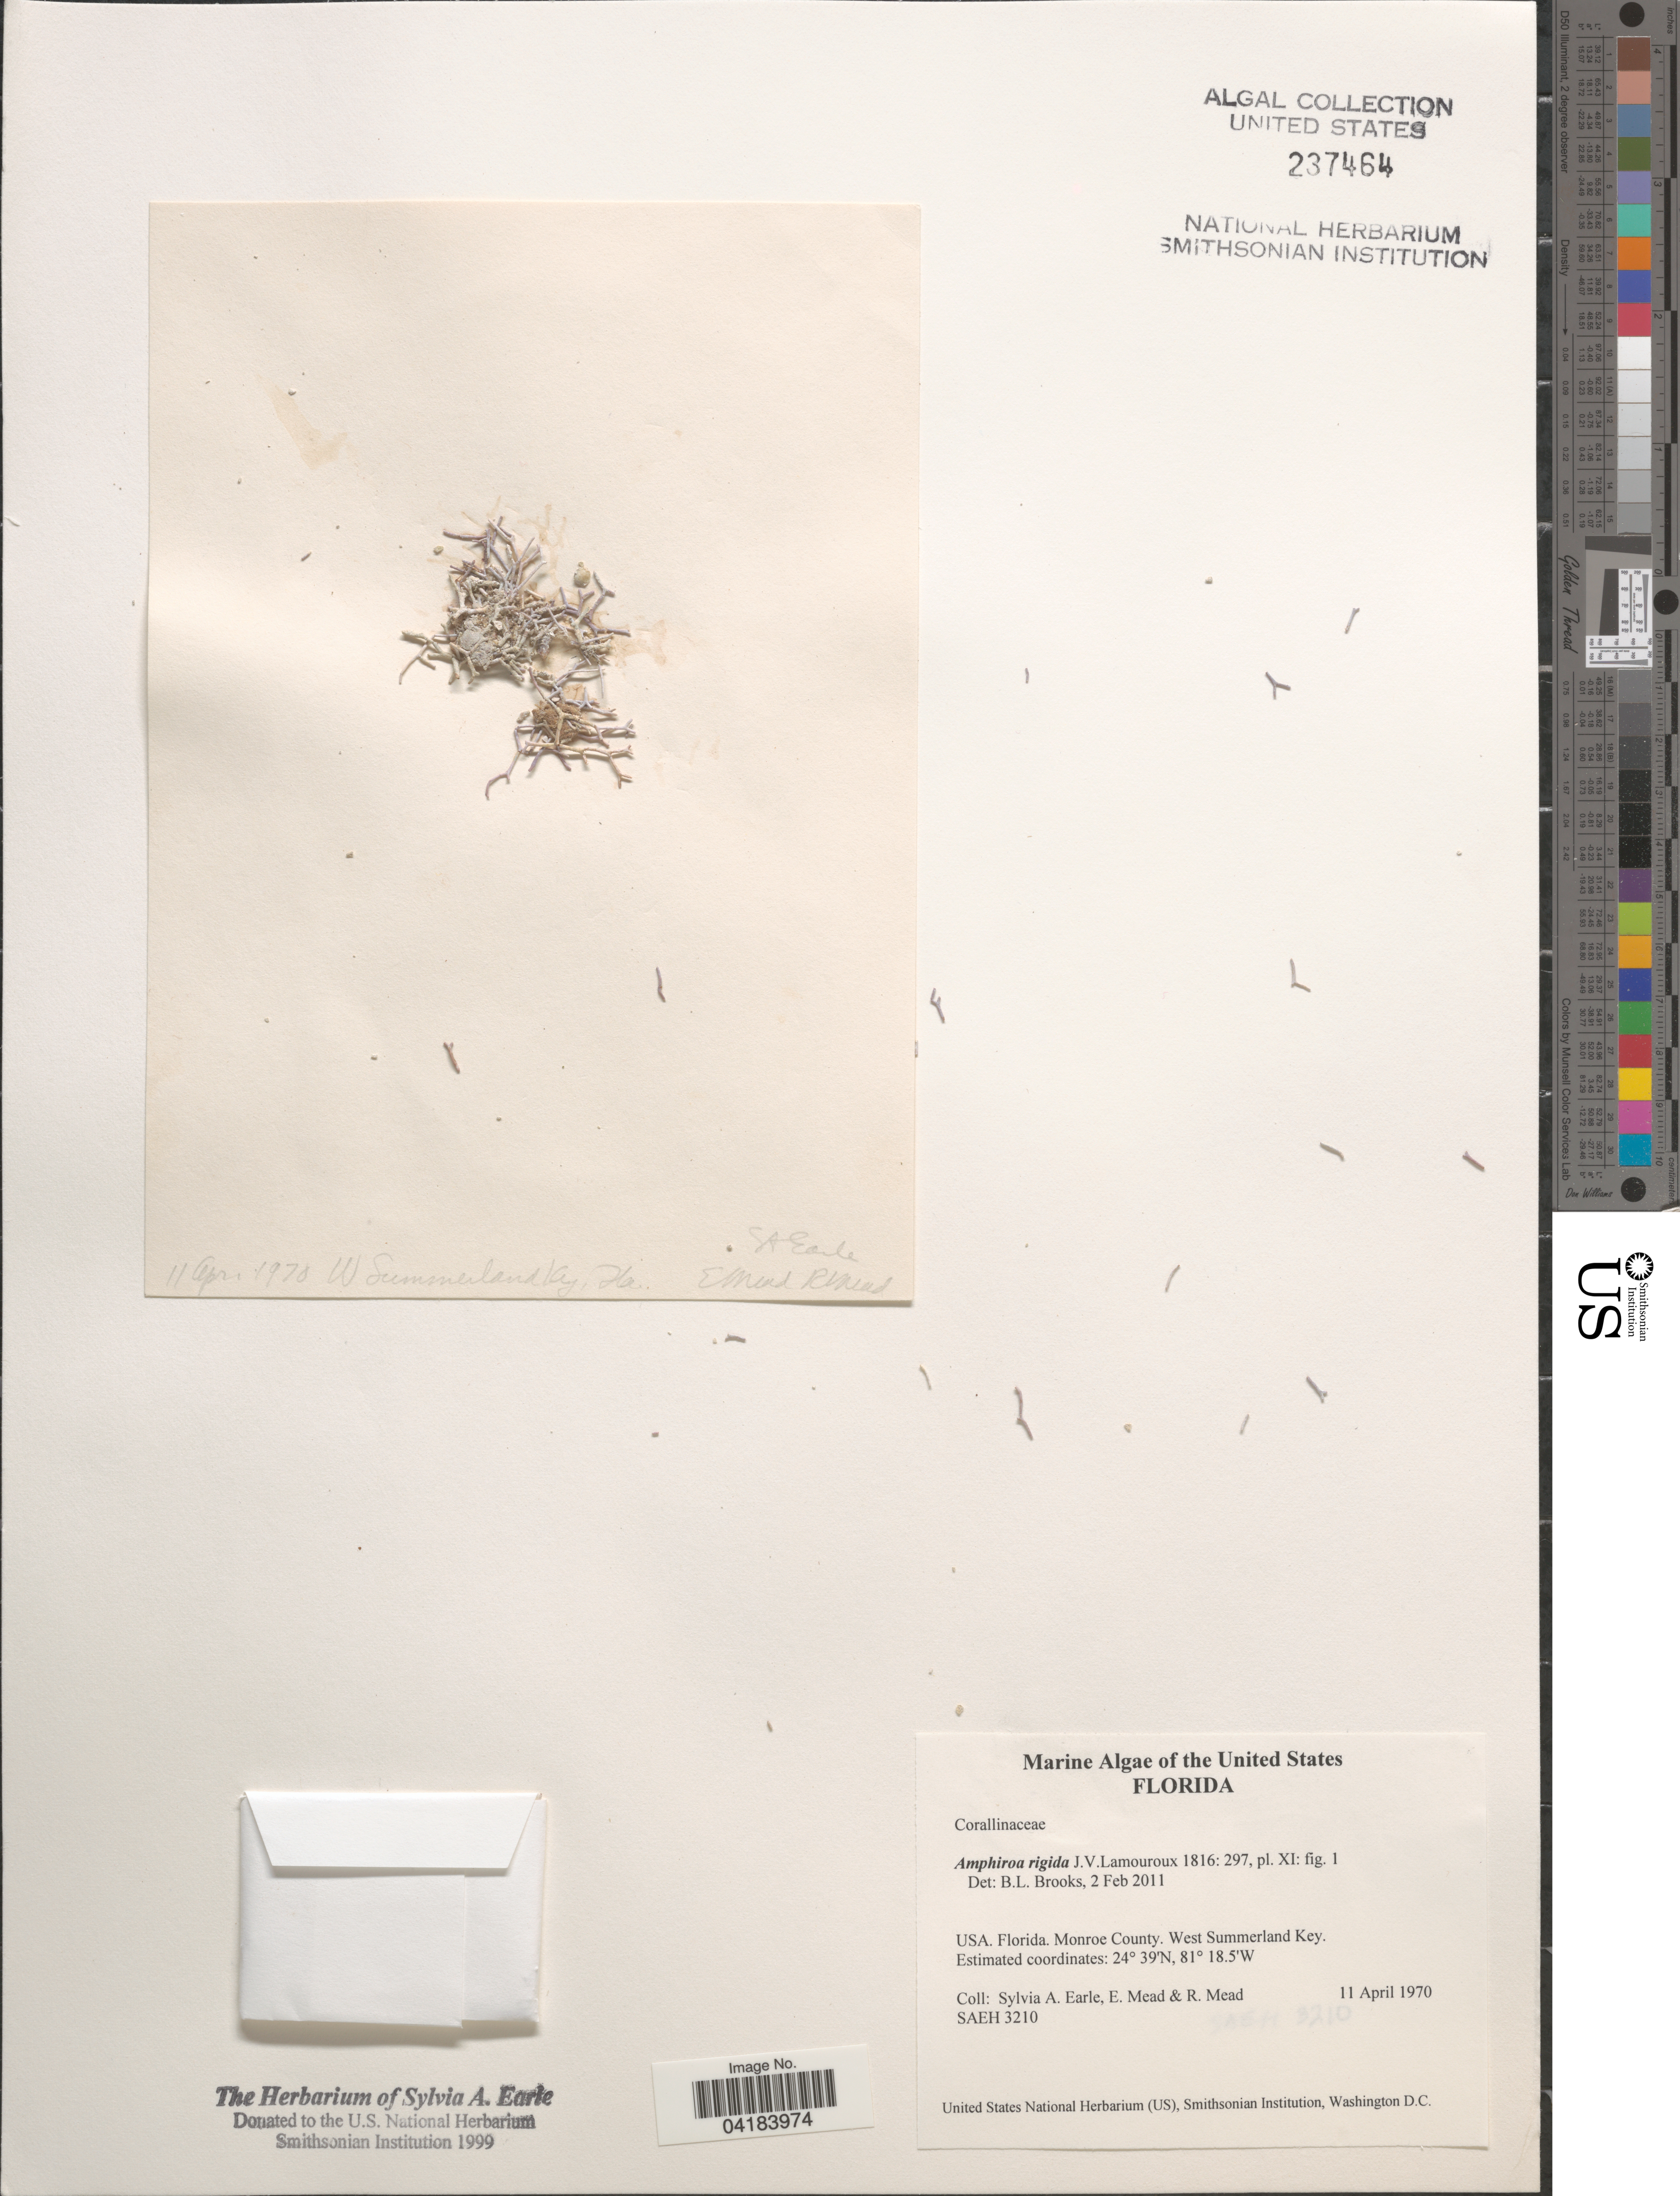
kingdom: Plantae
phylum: Rhodophyta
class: Florideophyceae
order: Corallinales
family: Lithophyllaceae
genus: Amphiroa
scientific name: Amphiroa rigida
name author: W.R. Taylor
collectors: S. A. Earle, E. Mead & R. Mead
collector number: SAEH3210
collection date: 1970-04-11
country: United States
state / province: Florida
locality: Monroe County. West Summerland Key.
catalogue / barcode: US 237464